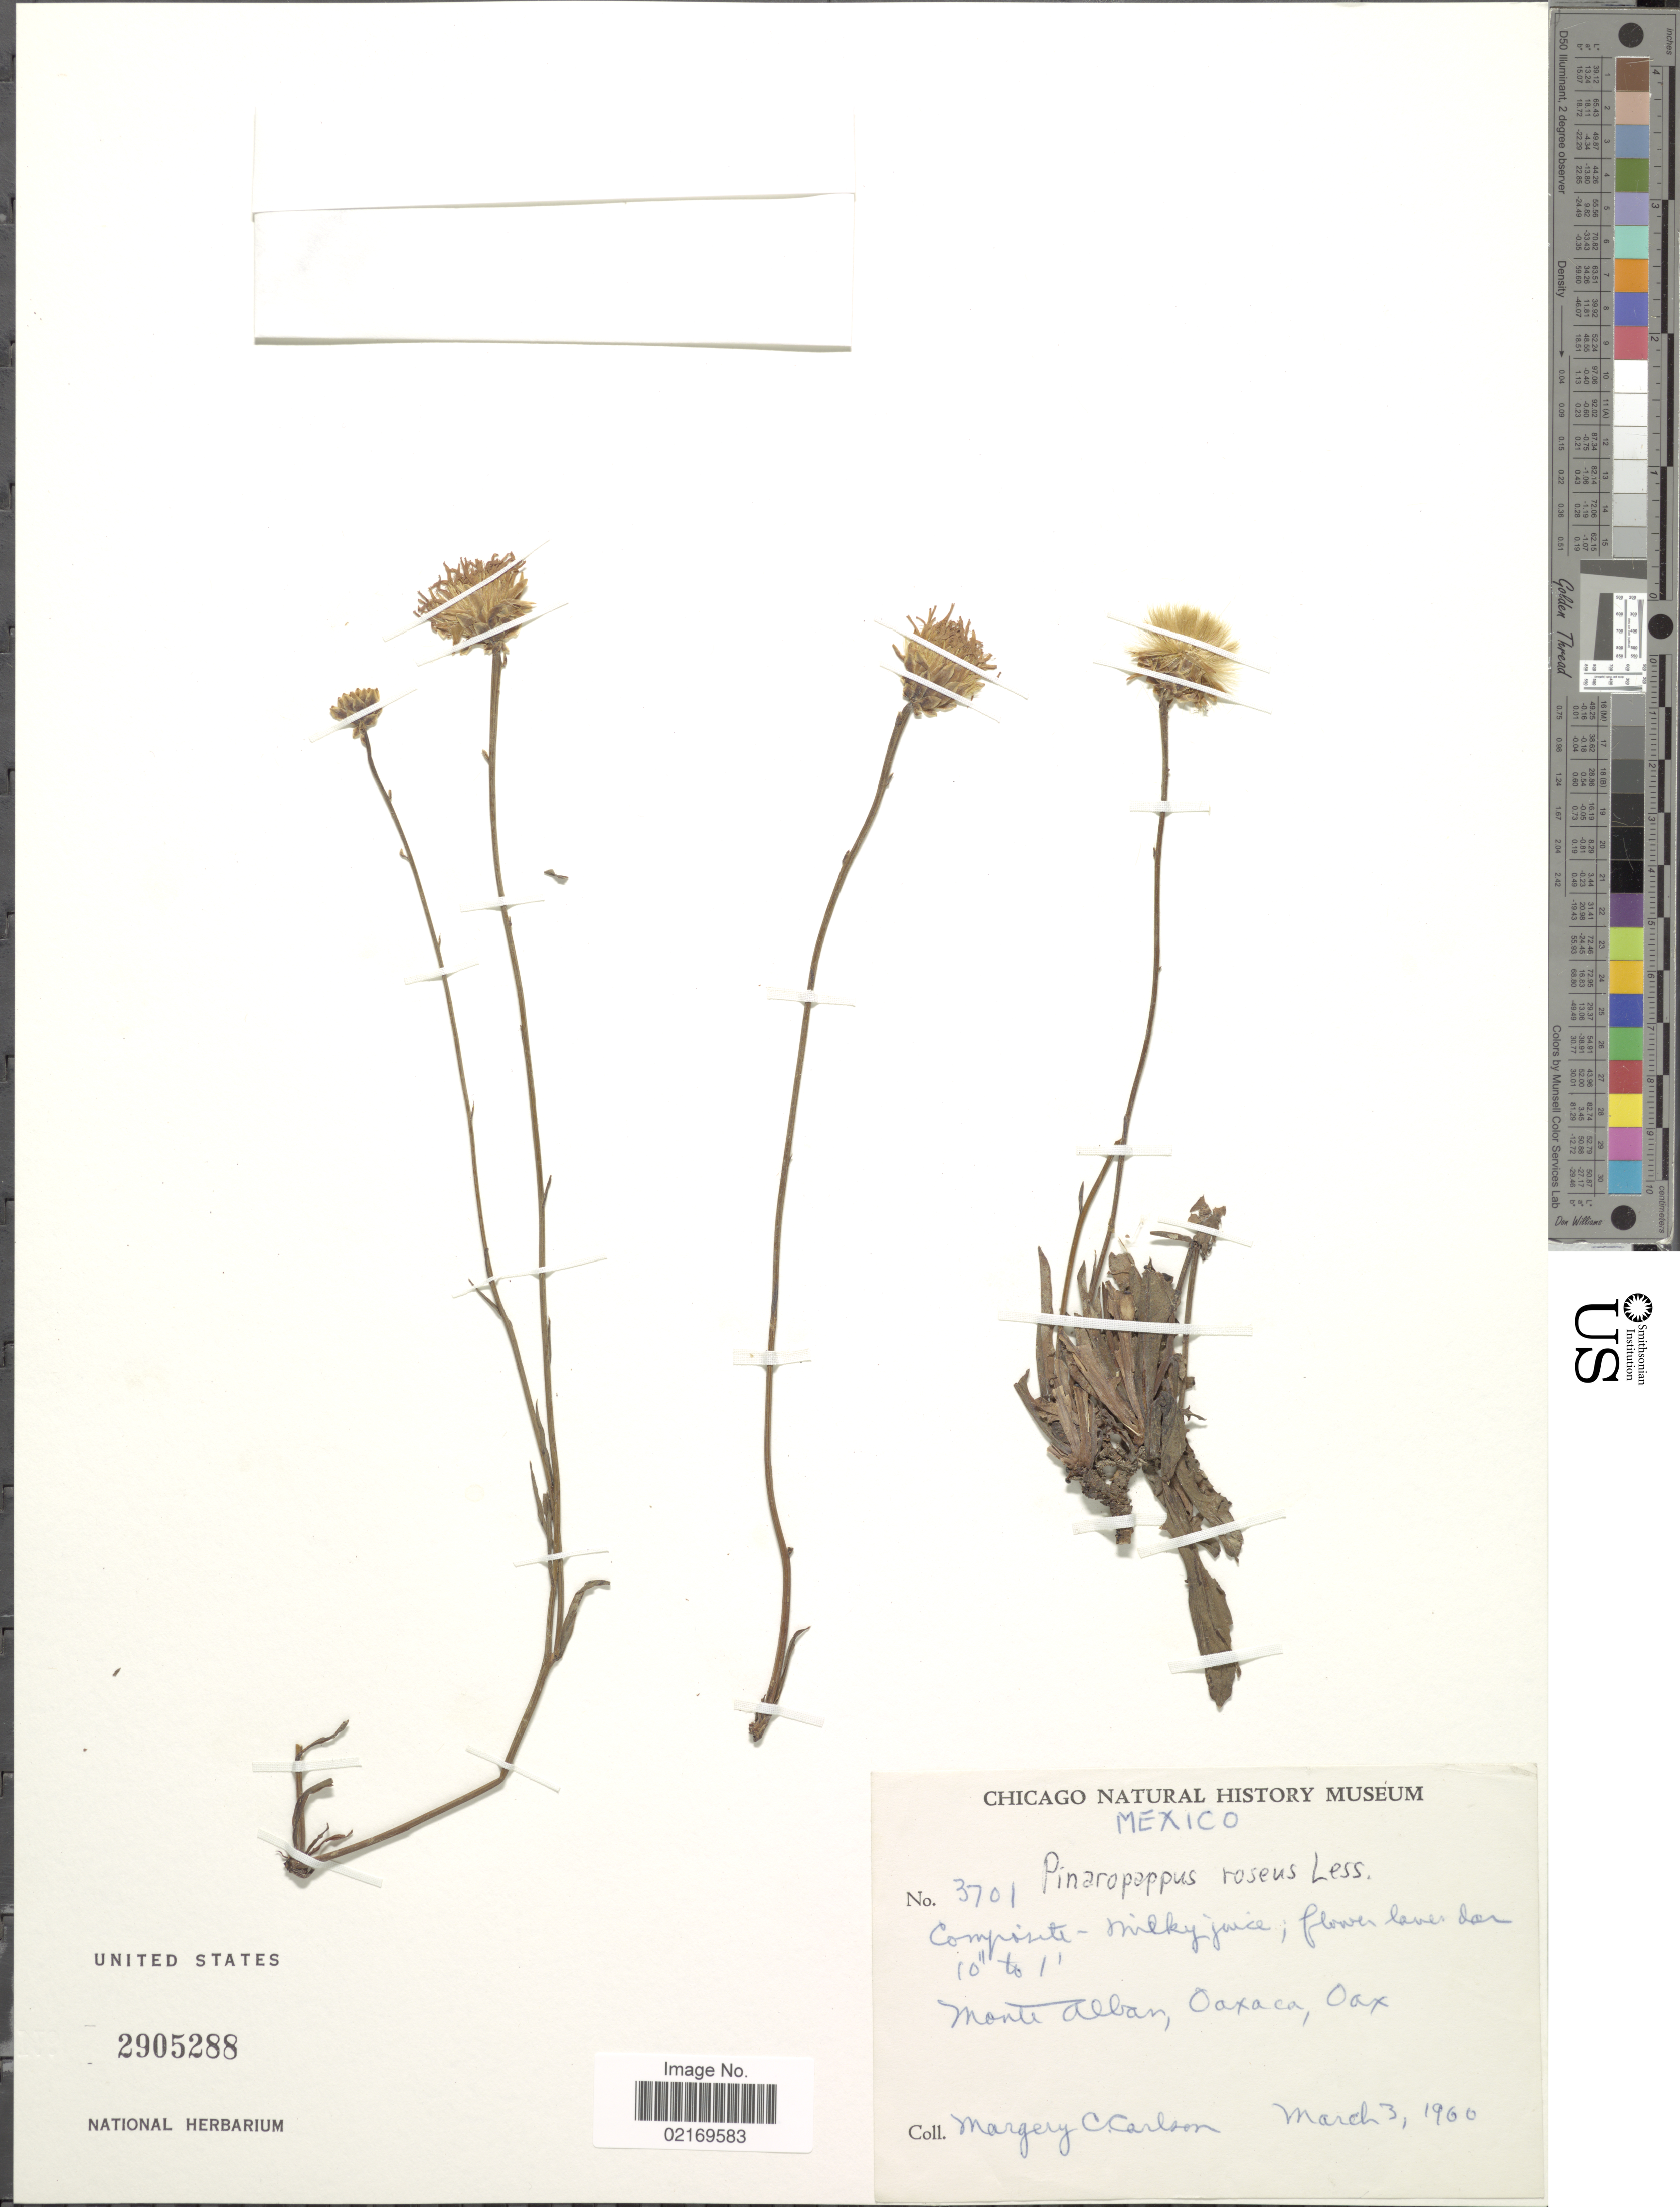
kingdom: Plantae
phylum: Tracheophyta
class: Magnoliopsida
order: Asterales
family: Asteraceae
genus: Pinaropappus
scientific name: Pinaropappus roseus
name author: Less.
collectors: M. C. Carlson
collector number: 3701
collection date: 1960-03-03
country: Mexico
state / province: Oaxaca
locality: Monte Alban.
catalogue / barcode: US 2905288